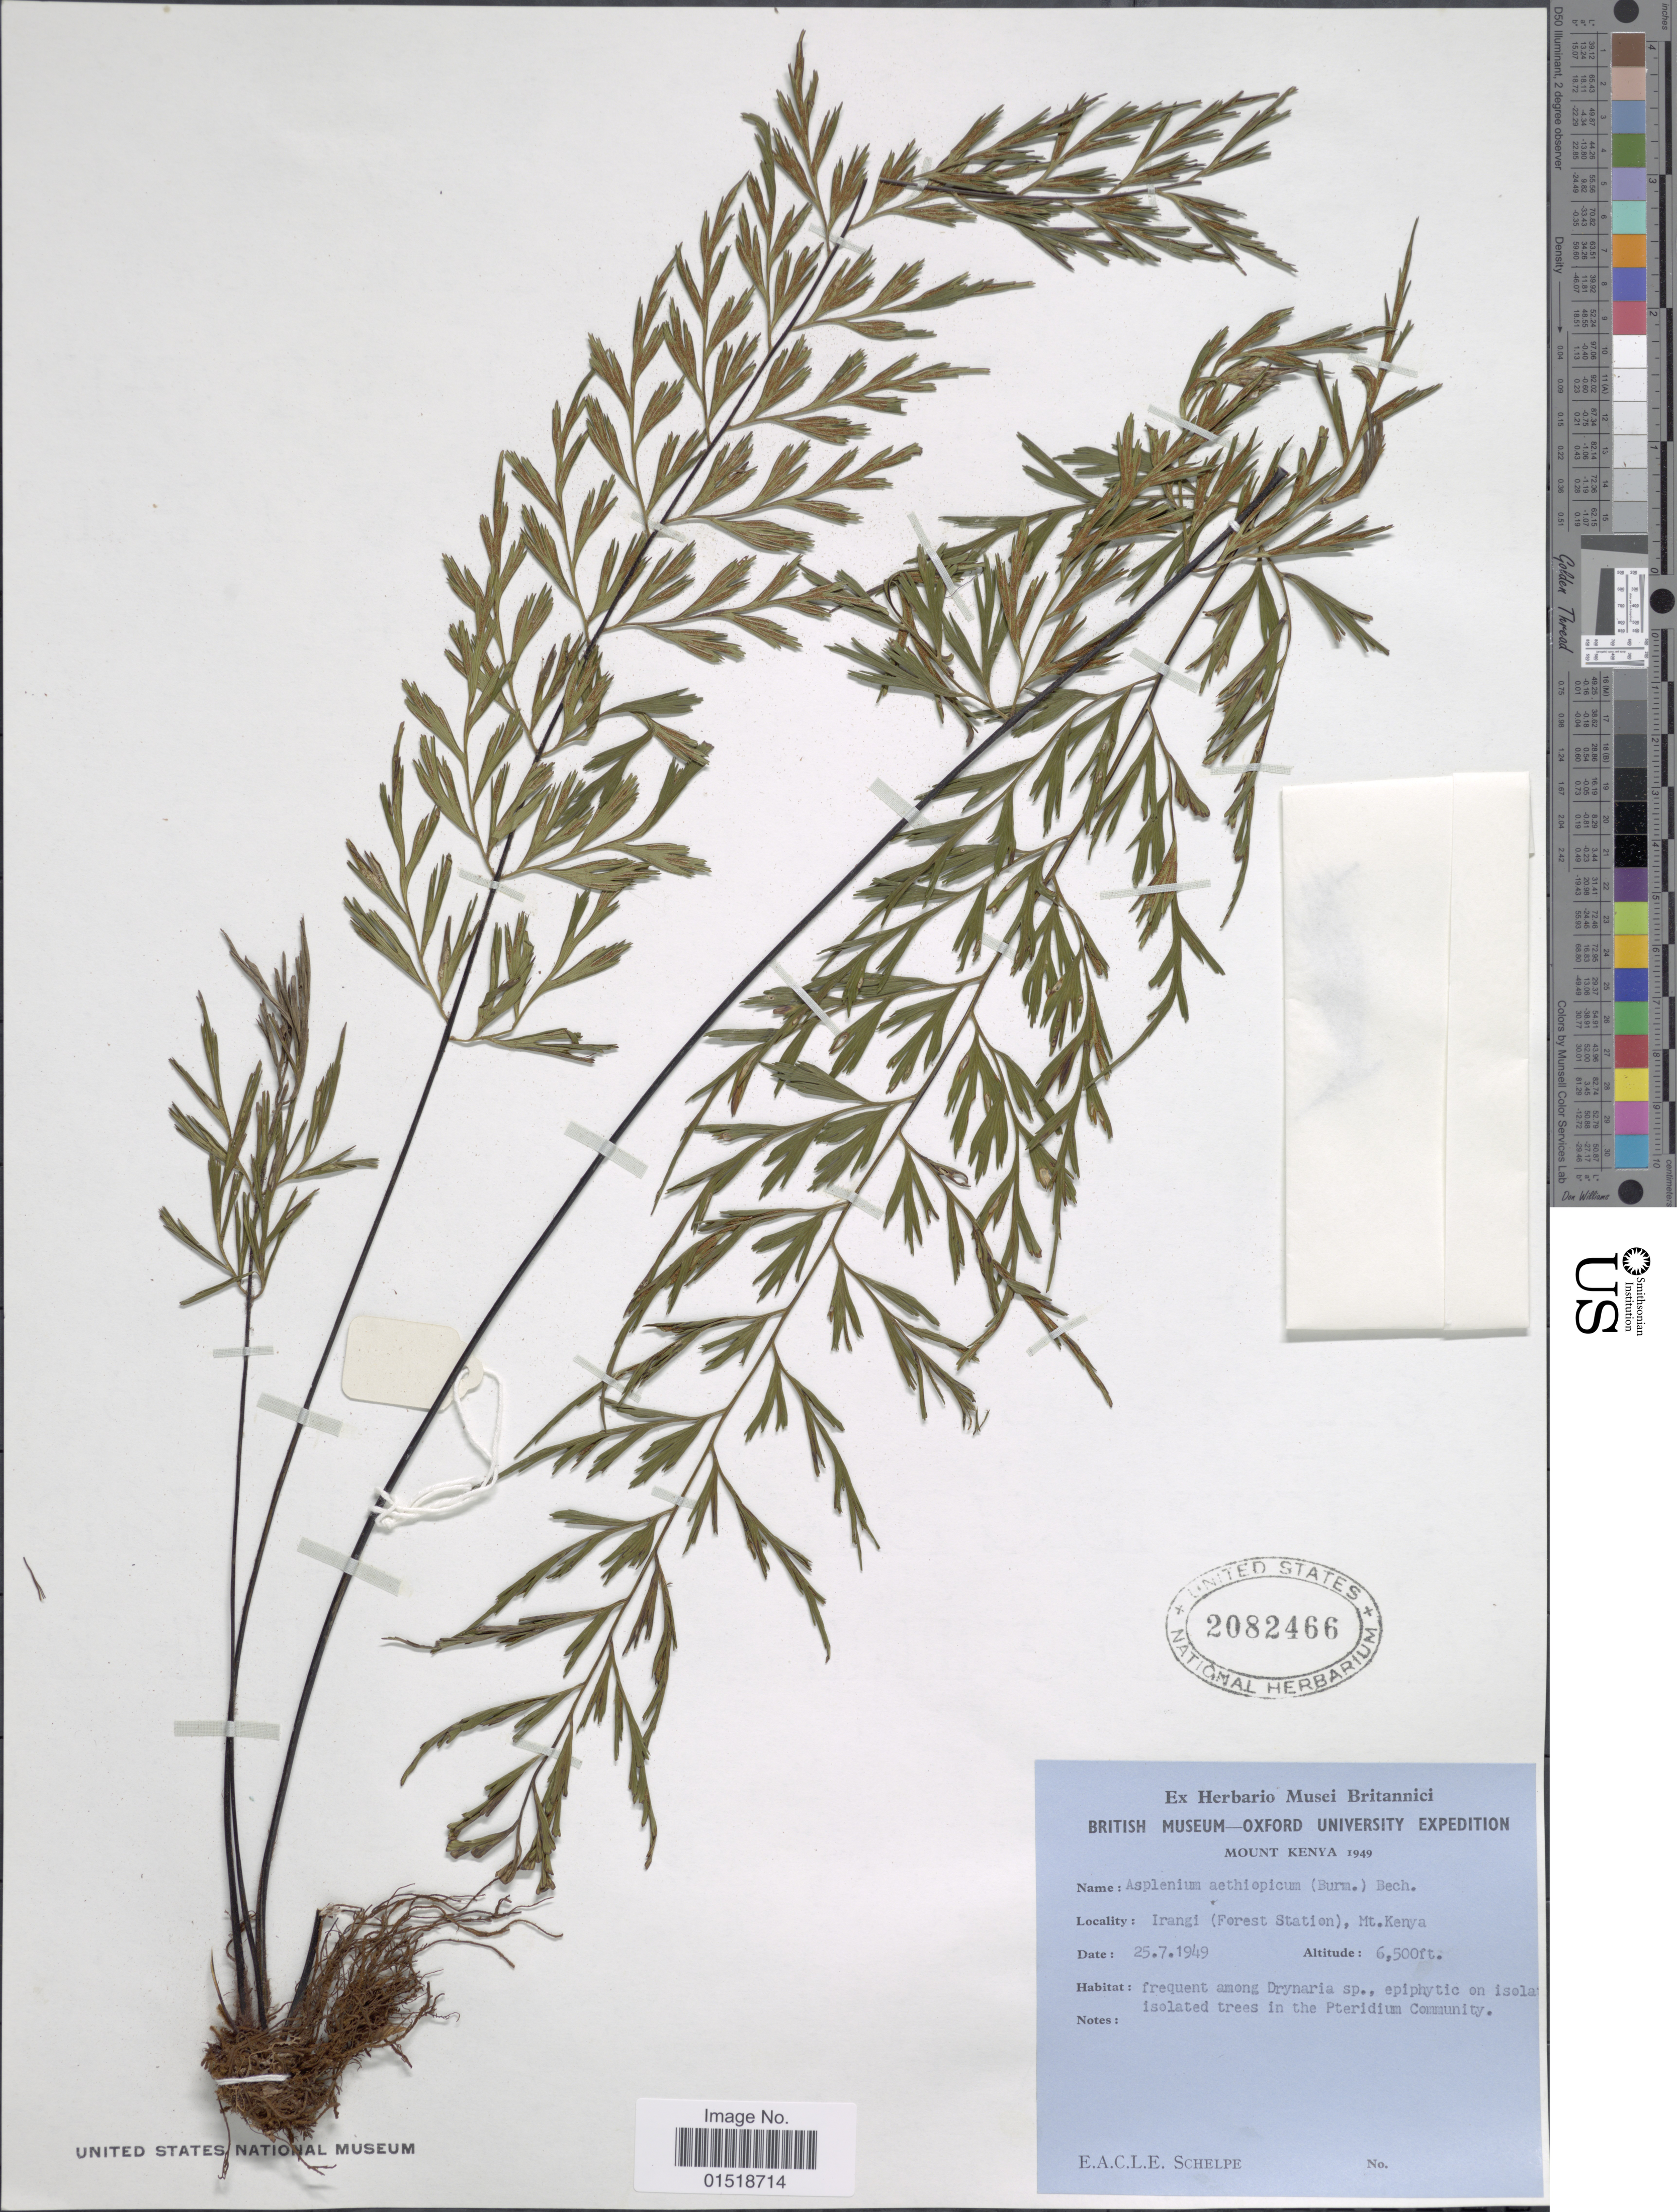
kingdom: Plantae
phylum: Tracheophyta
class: Polypodiopsida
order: Polypodiales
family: Aspleniaceae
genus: Asplenium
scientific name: Asplenium aethiopicum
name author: (Burm. f.) Bech.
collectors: E. A. C. L. E. Schelpe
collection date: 1949-07-25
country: Kenya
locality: Irangi [Forest Station], Mt. Kenya.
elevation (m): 1981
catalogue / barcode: US 2082466